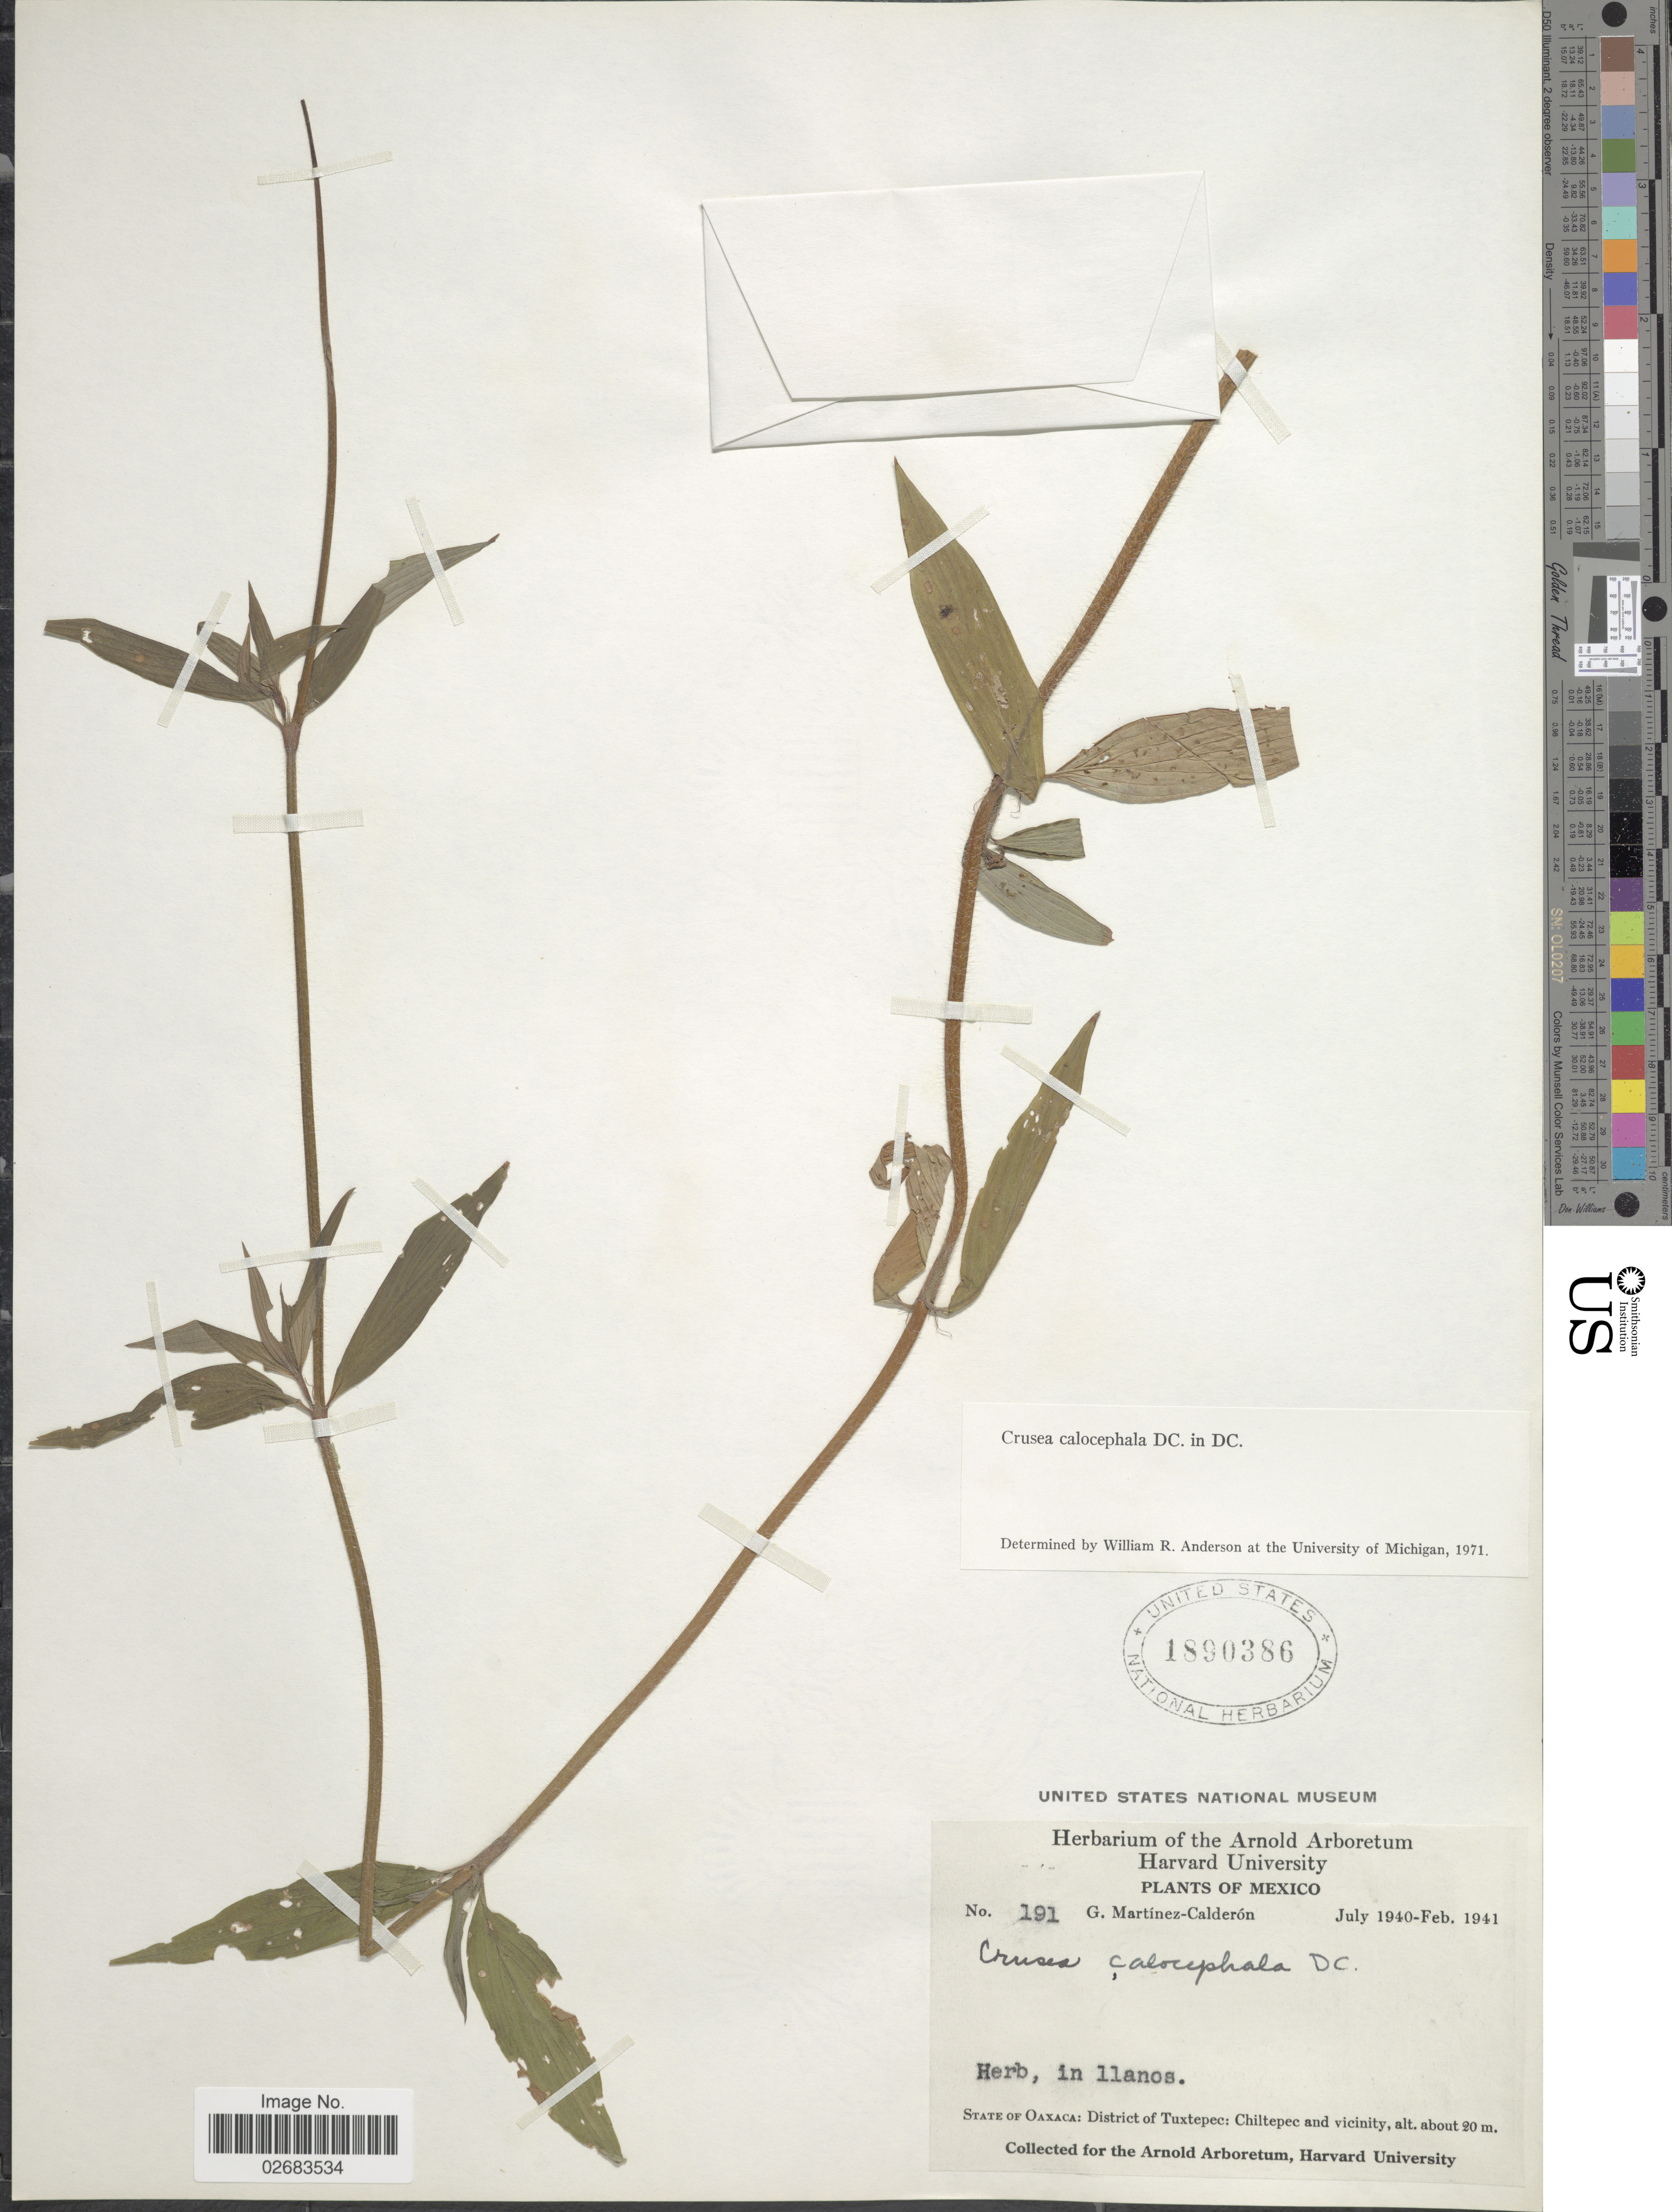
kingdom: Plantae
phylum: Tracheophyta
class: Magnoliopsida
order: Gentianales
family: Rubiaceae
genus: Crusea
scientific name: Crusea calocephala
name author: DC.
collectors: G. Martinez-C.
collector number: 191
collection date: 1940-07/1941-02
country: Mexico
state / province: Oaxaca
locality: District of Tuxtepec: Chiltepec and vicinity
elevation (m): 20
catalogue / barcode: US 1890386